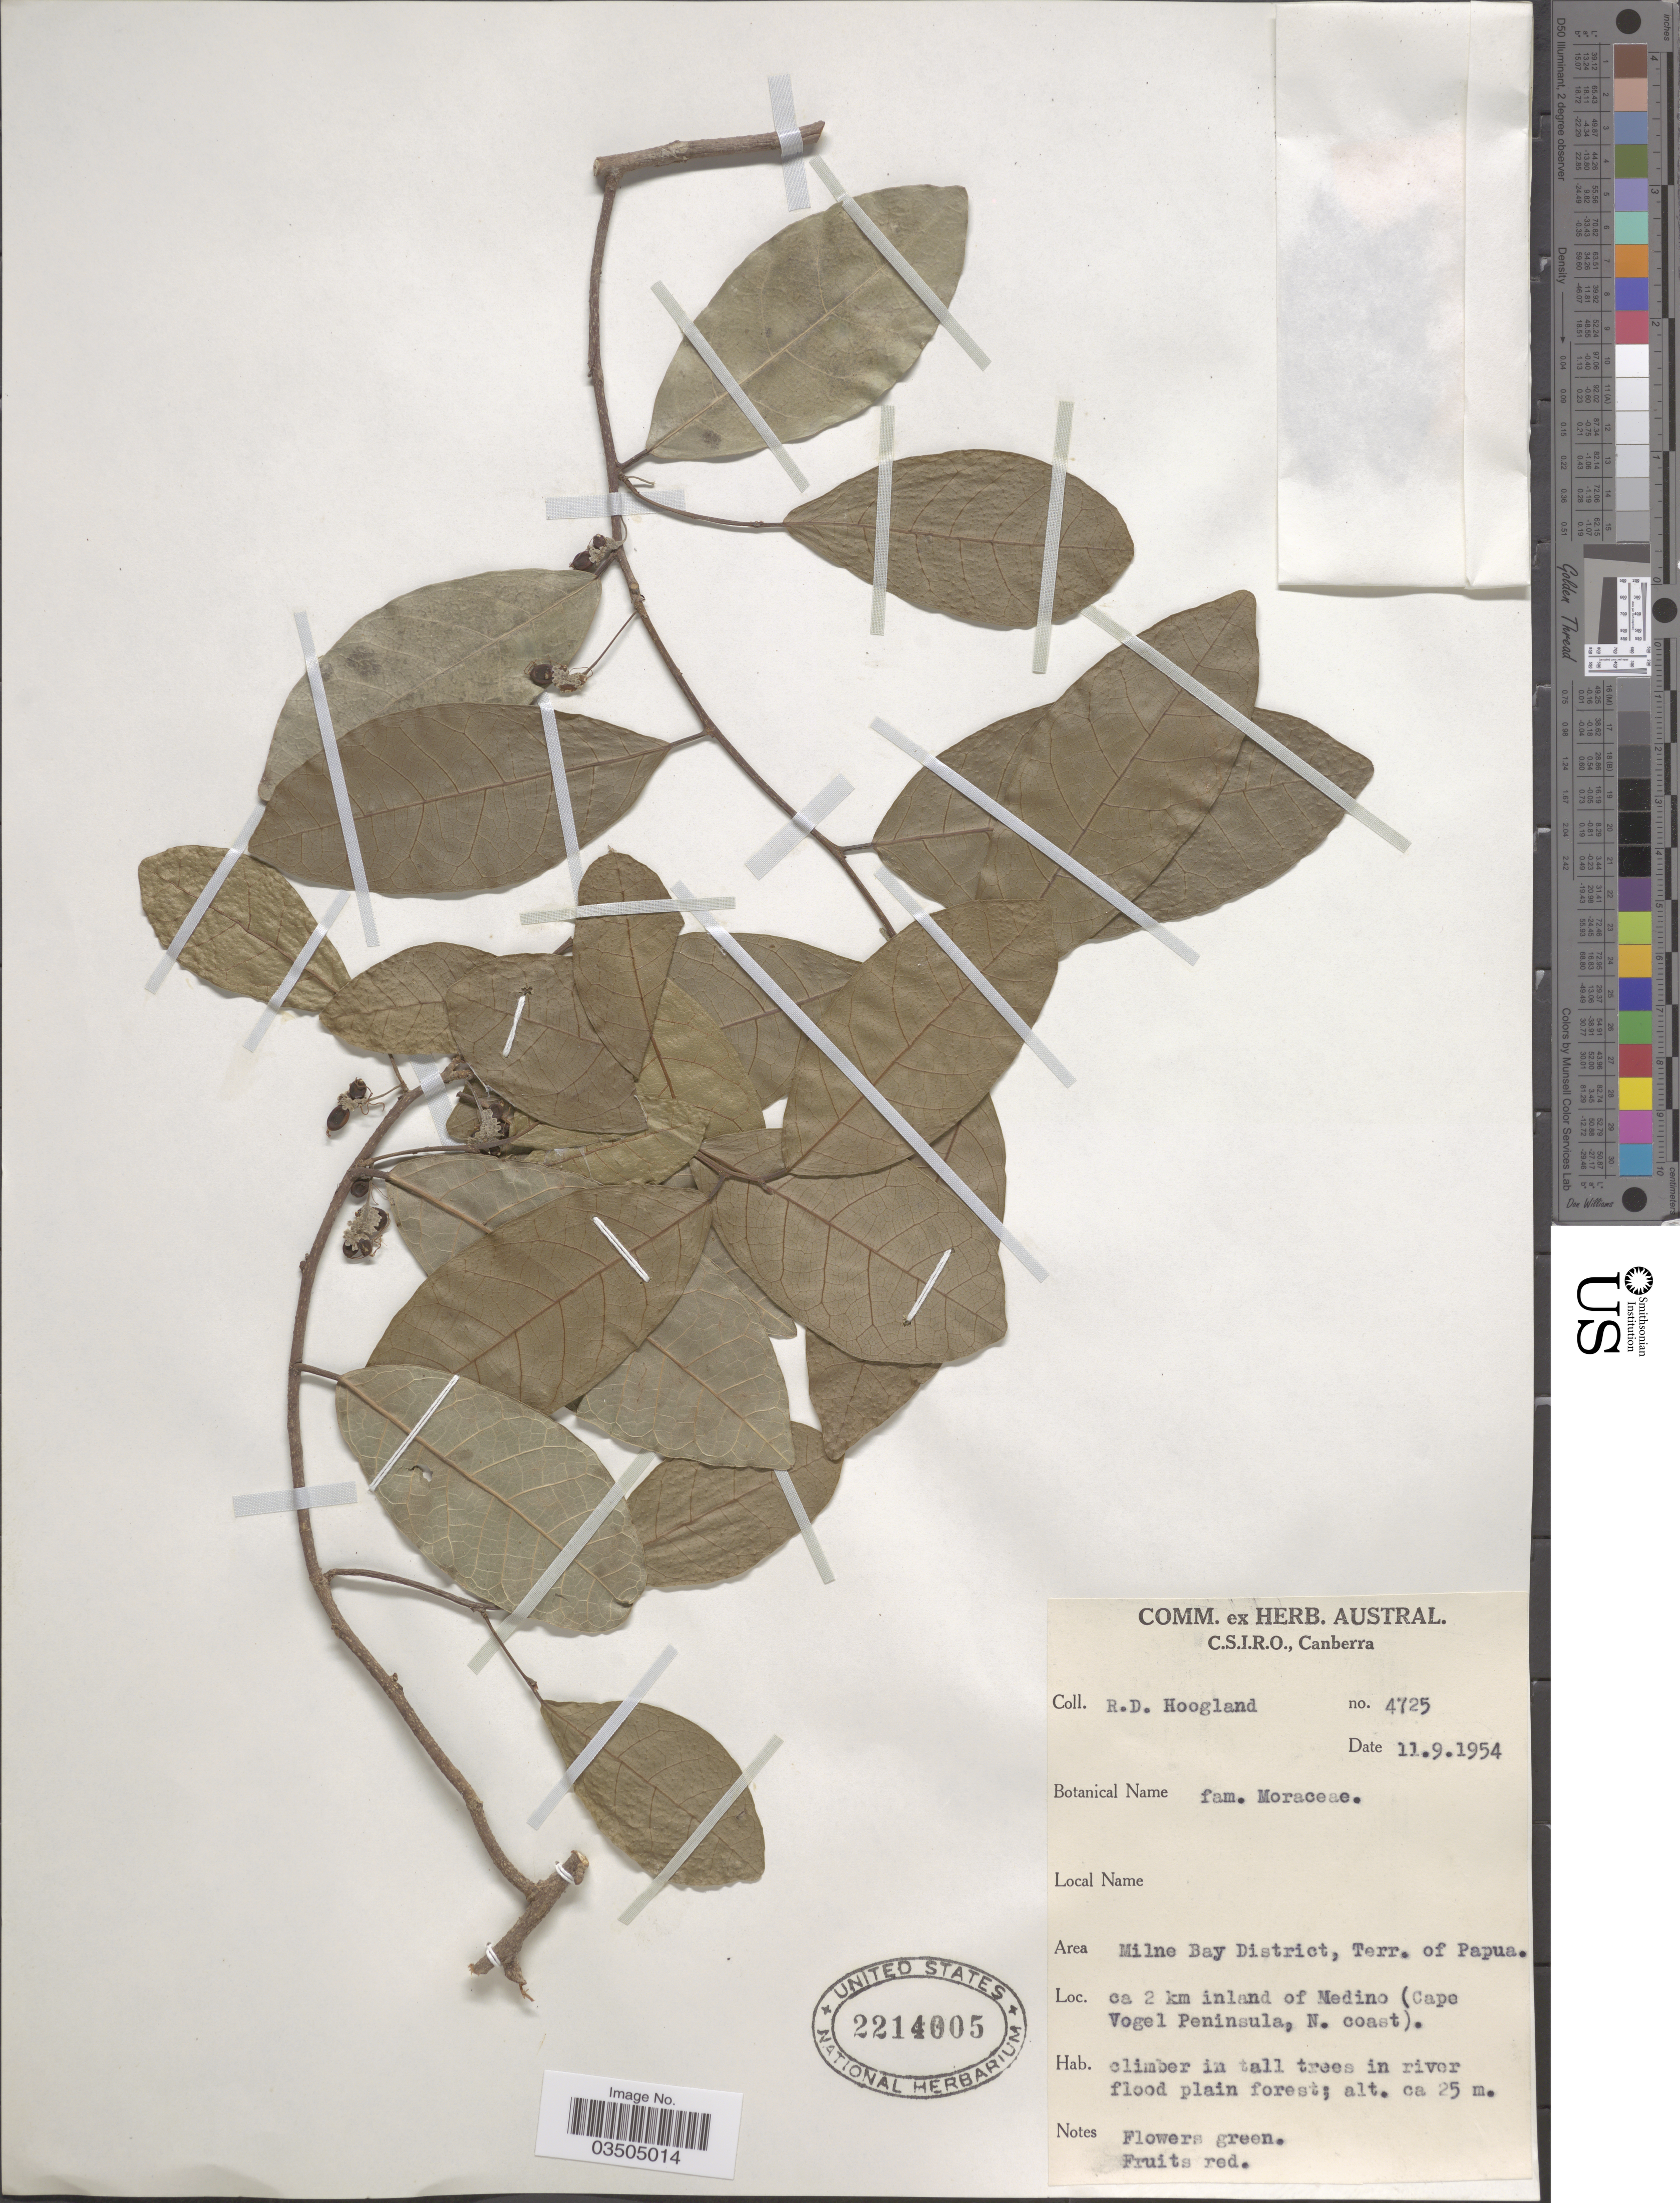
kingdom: Plantae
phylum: Tracheophyta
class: Magnoliopsida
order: Proteales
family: Proteaceae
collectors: R. D. Hoogland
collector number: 4725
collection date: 1954-09-11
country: Papua New Guinea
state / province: Milne Bay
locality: Area Milne Bay Dsitrict, Terr. of Papua. ca 2 km inland of Medino (Cape Vogel Peninsula, N. coast).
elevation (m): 25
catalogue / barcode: US 2214005